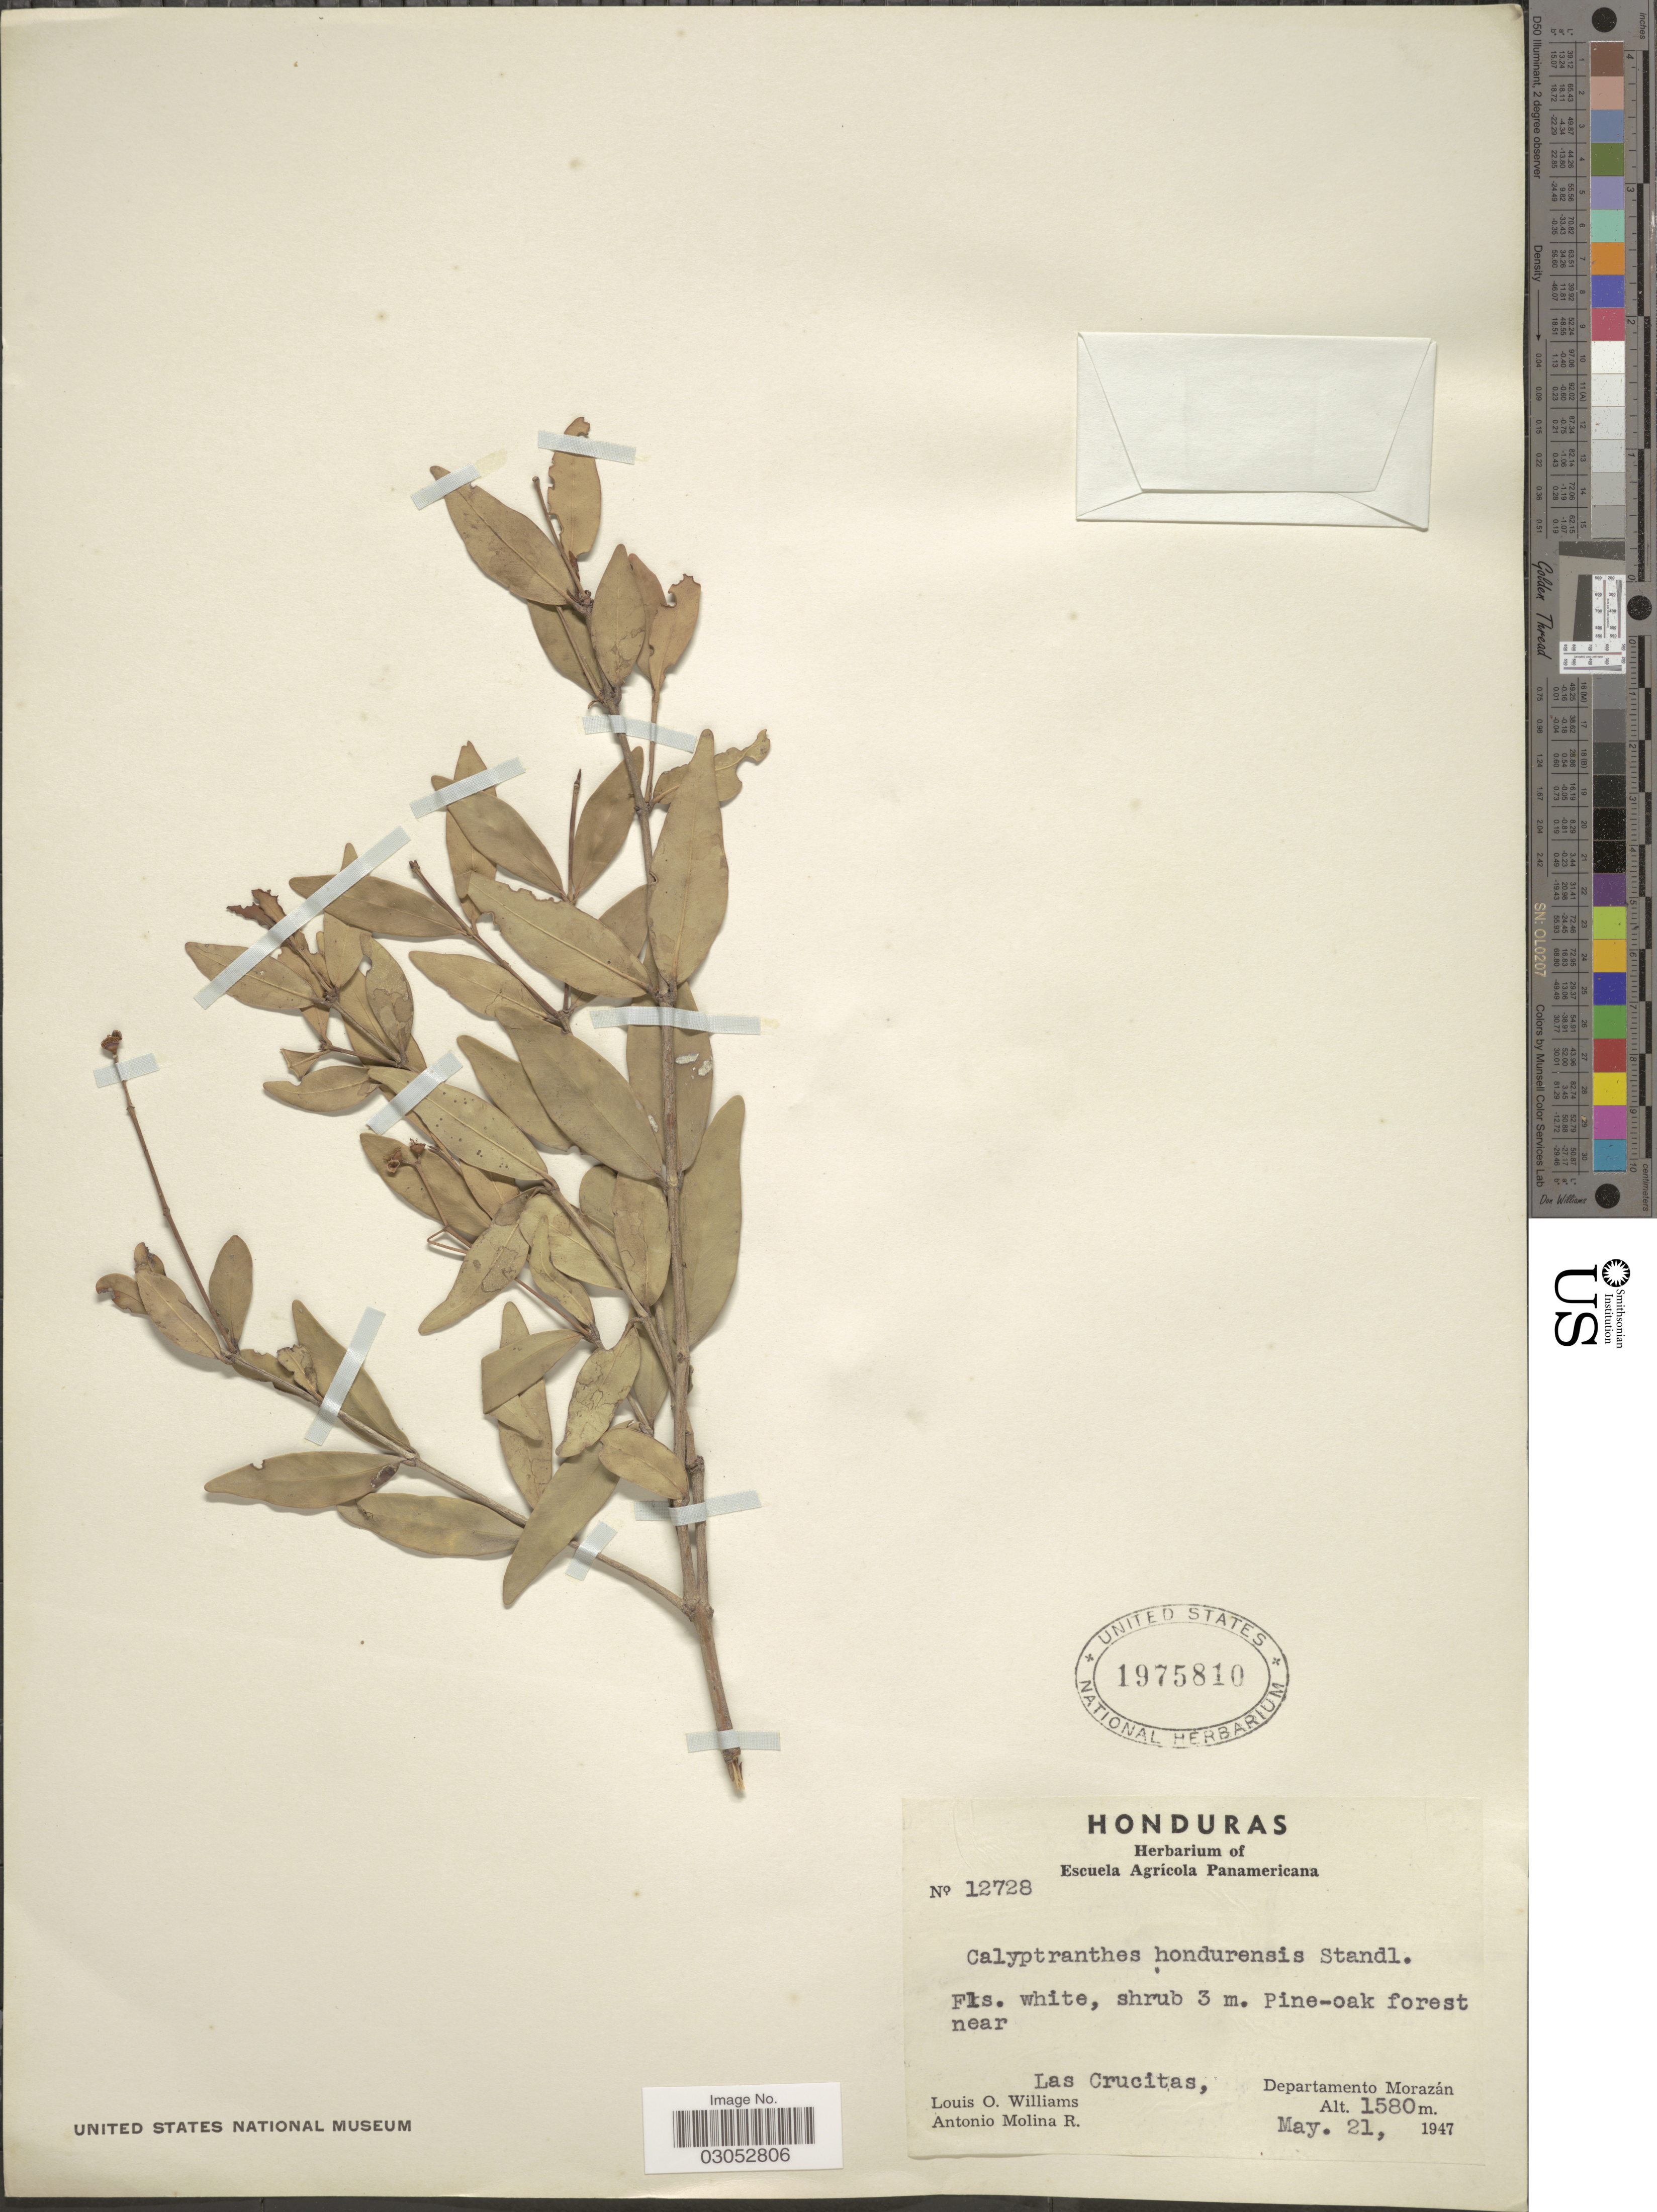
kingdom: Plantae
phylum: Tracheophyta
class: Magnoliopsida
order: Myrtales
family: Myrtaceae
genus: Myrcia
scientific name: Myrcia hondurensis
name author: (Standl.) A.R. Lourenço & Sánchez-Cháv.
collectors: L. O. Williams & A. Molina R.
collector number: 12728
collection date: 1947-05-21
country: Honduras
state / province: Fco. Morazán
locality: Pine-oak forest near Las Crucitas, Departamento Morazán.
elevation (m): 1580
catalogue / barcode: US 1975810